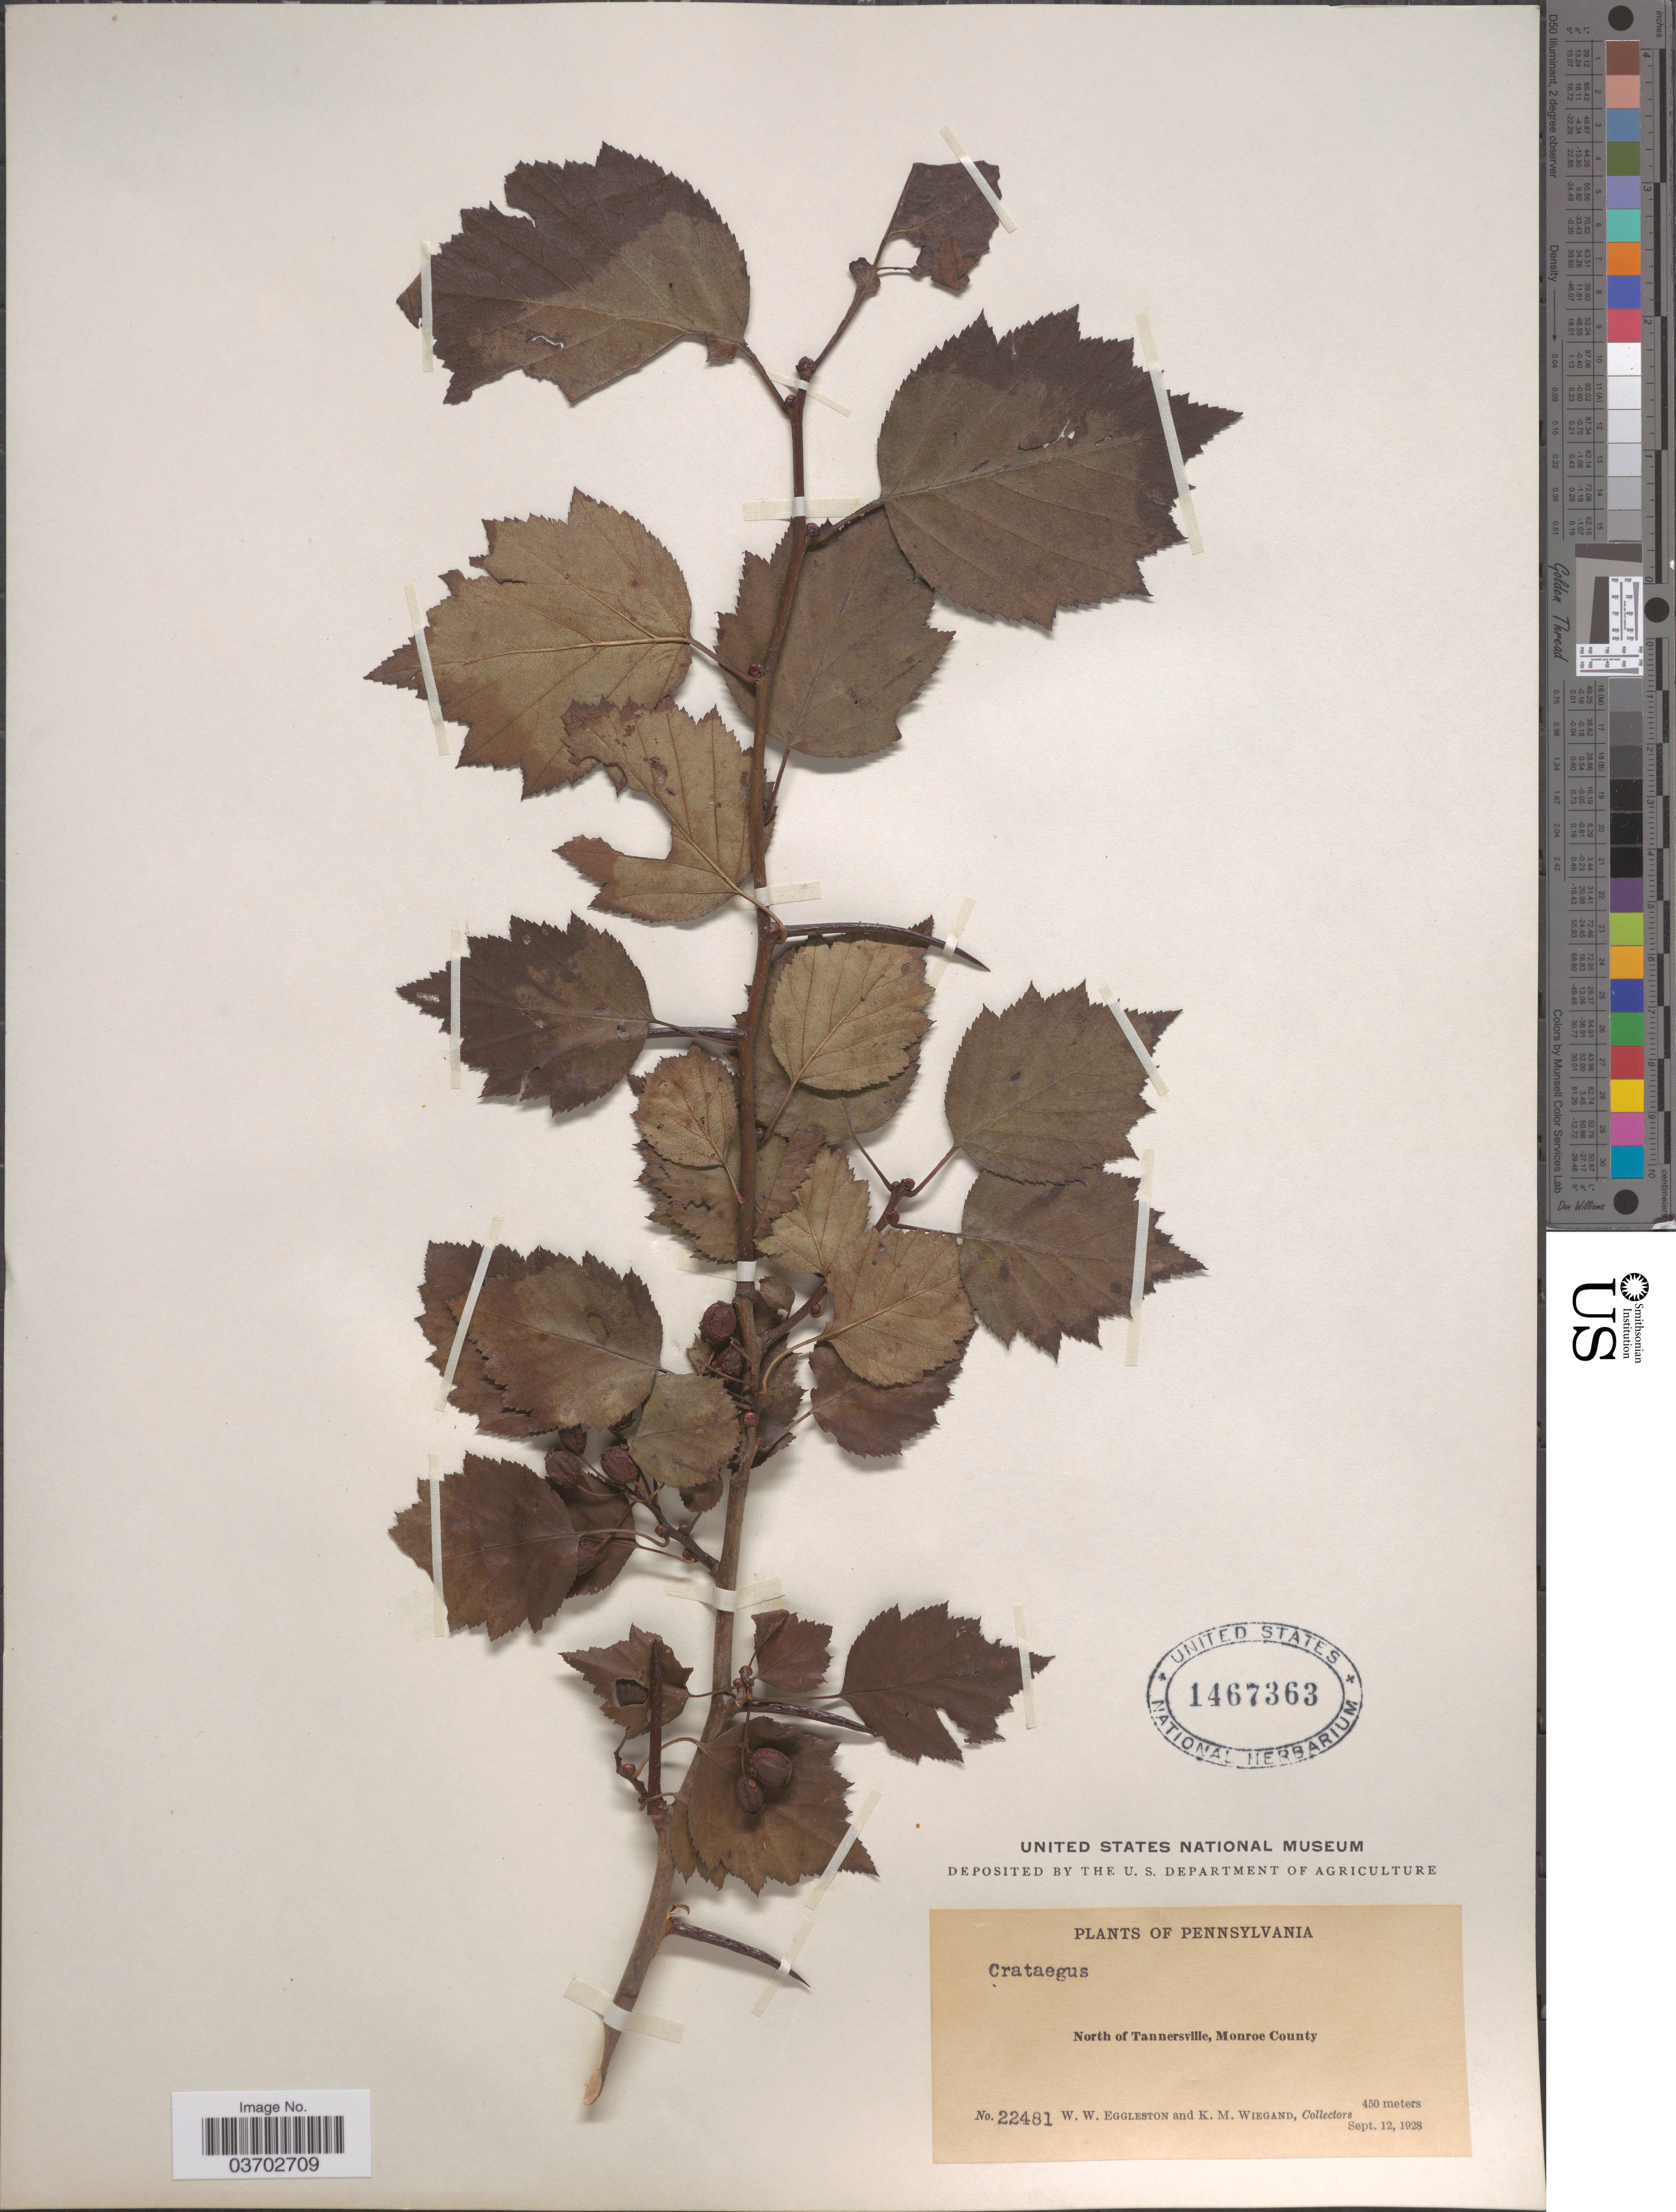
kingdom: Plantae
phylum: Tracheophyta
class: Magnoliopsida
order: Rosales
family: Rosaceae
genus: Crataegus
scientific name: Crataegus sp.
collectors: W. W. Eggleston & K. M. Wiegand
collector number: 22481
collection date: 1928-09-12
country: United States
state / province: Pennsylvania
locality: North of Tannersville, Monroe County.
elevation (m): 450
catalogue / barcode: US 1467363